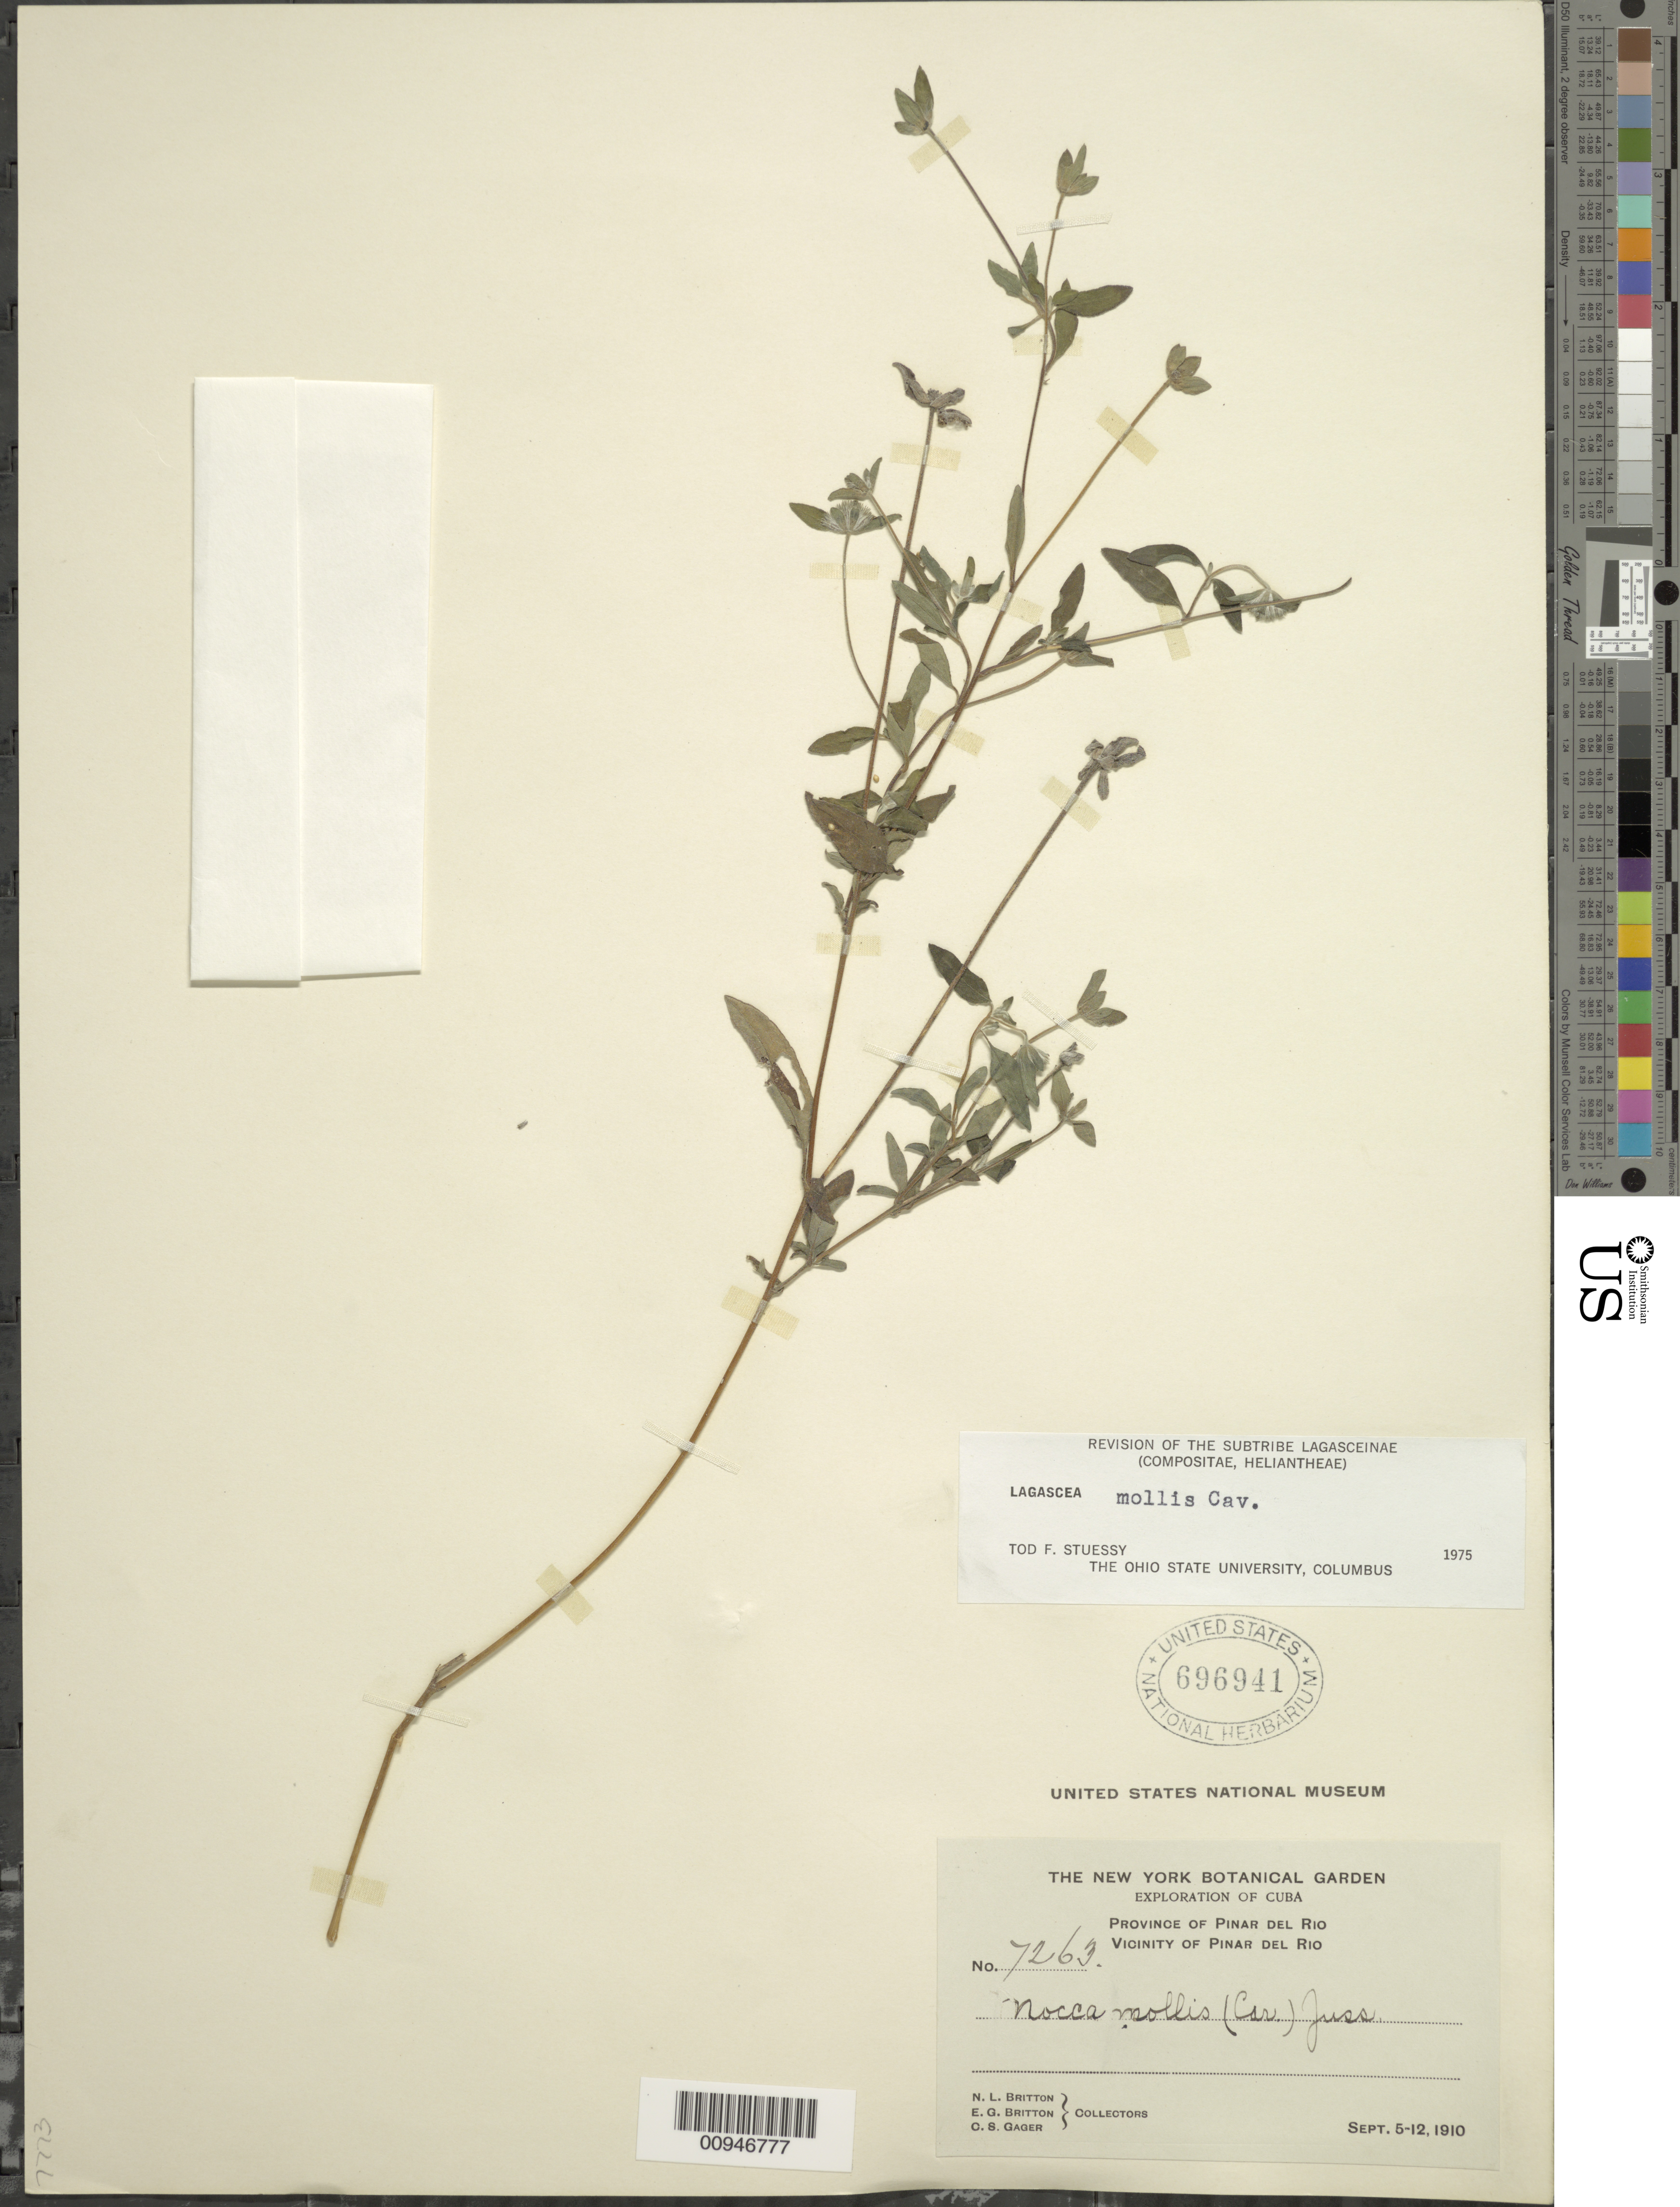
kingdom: Plantae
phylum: Tracheophyta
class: Magnoliopsida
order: Asterales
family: Asteraceae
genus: Lagascea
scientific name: Lagascea mollis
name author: Cav.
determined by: Stuessy, T. F.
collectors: N. Britton, E. G. Britton & C. Gager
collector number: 7263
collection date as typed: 05 Sep 1910 to 12 Sep 1910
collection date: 1910-09-05/1910-09-12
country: Cuba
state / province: Pinar del Rio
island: Cuba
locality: Vicinity of Pinar del Rio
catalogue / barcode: US 696941